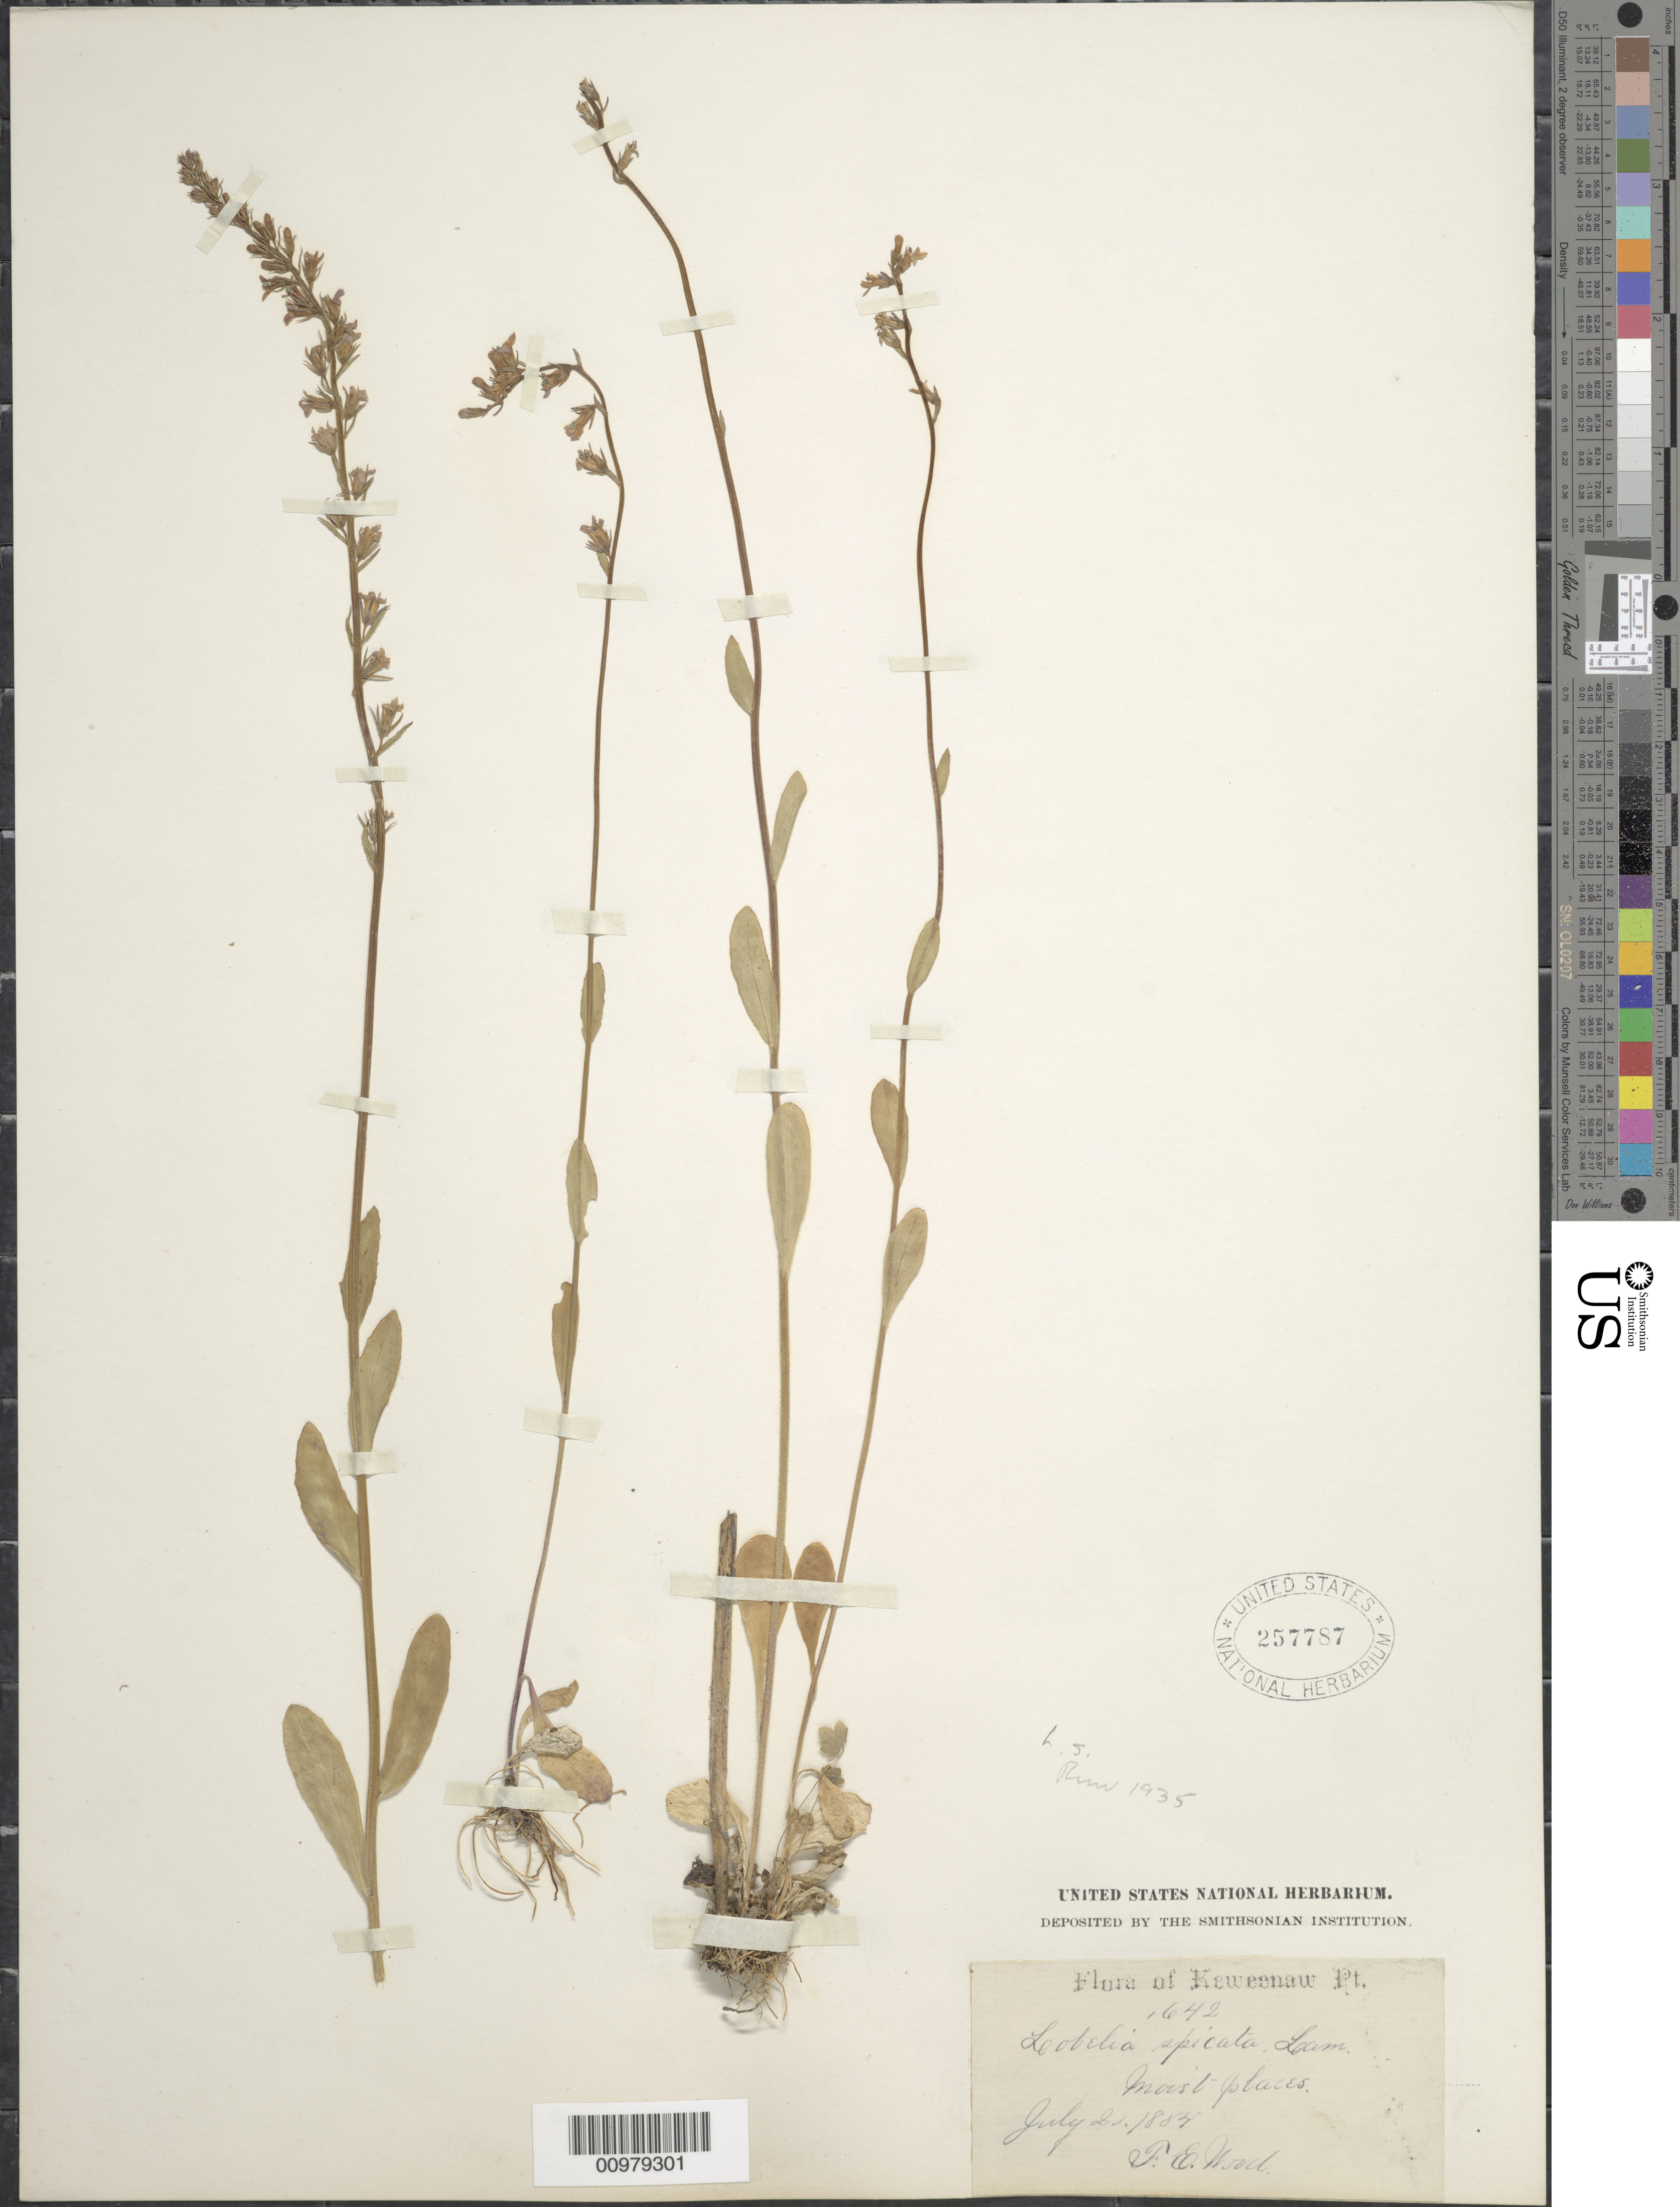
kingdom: Plantae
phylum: Tracheophyta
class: Magnoliopsida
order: Asterales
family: Campanulaceae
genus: Lobelia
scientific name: Lobelia spicata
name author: Lam.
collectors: F. Wood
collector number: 1642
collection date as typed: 20 Jul 1884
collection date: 1884-07-21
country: United States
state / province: Michigan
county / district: Keweenaw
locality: Keweenaw Point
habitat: moist places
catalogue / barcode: US 257787